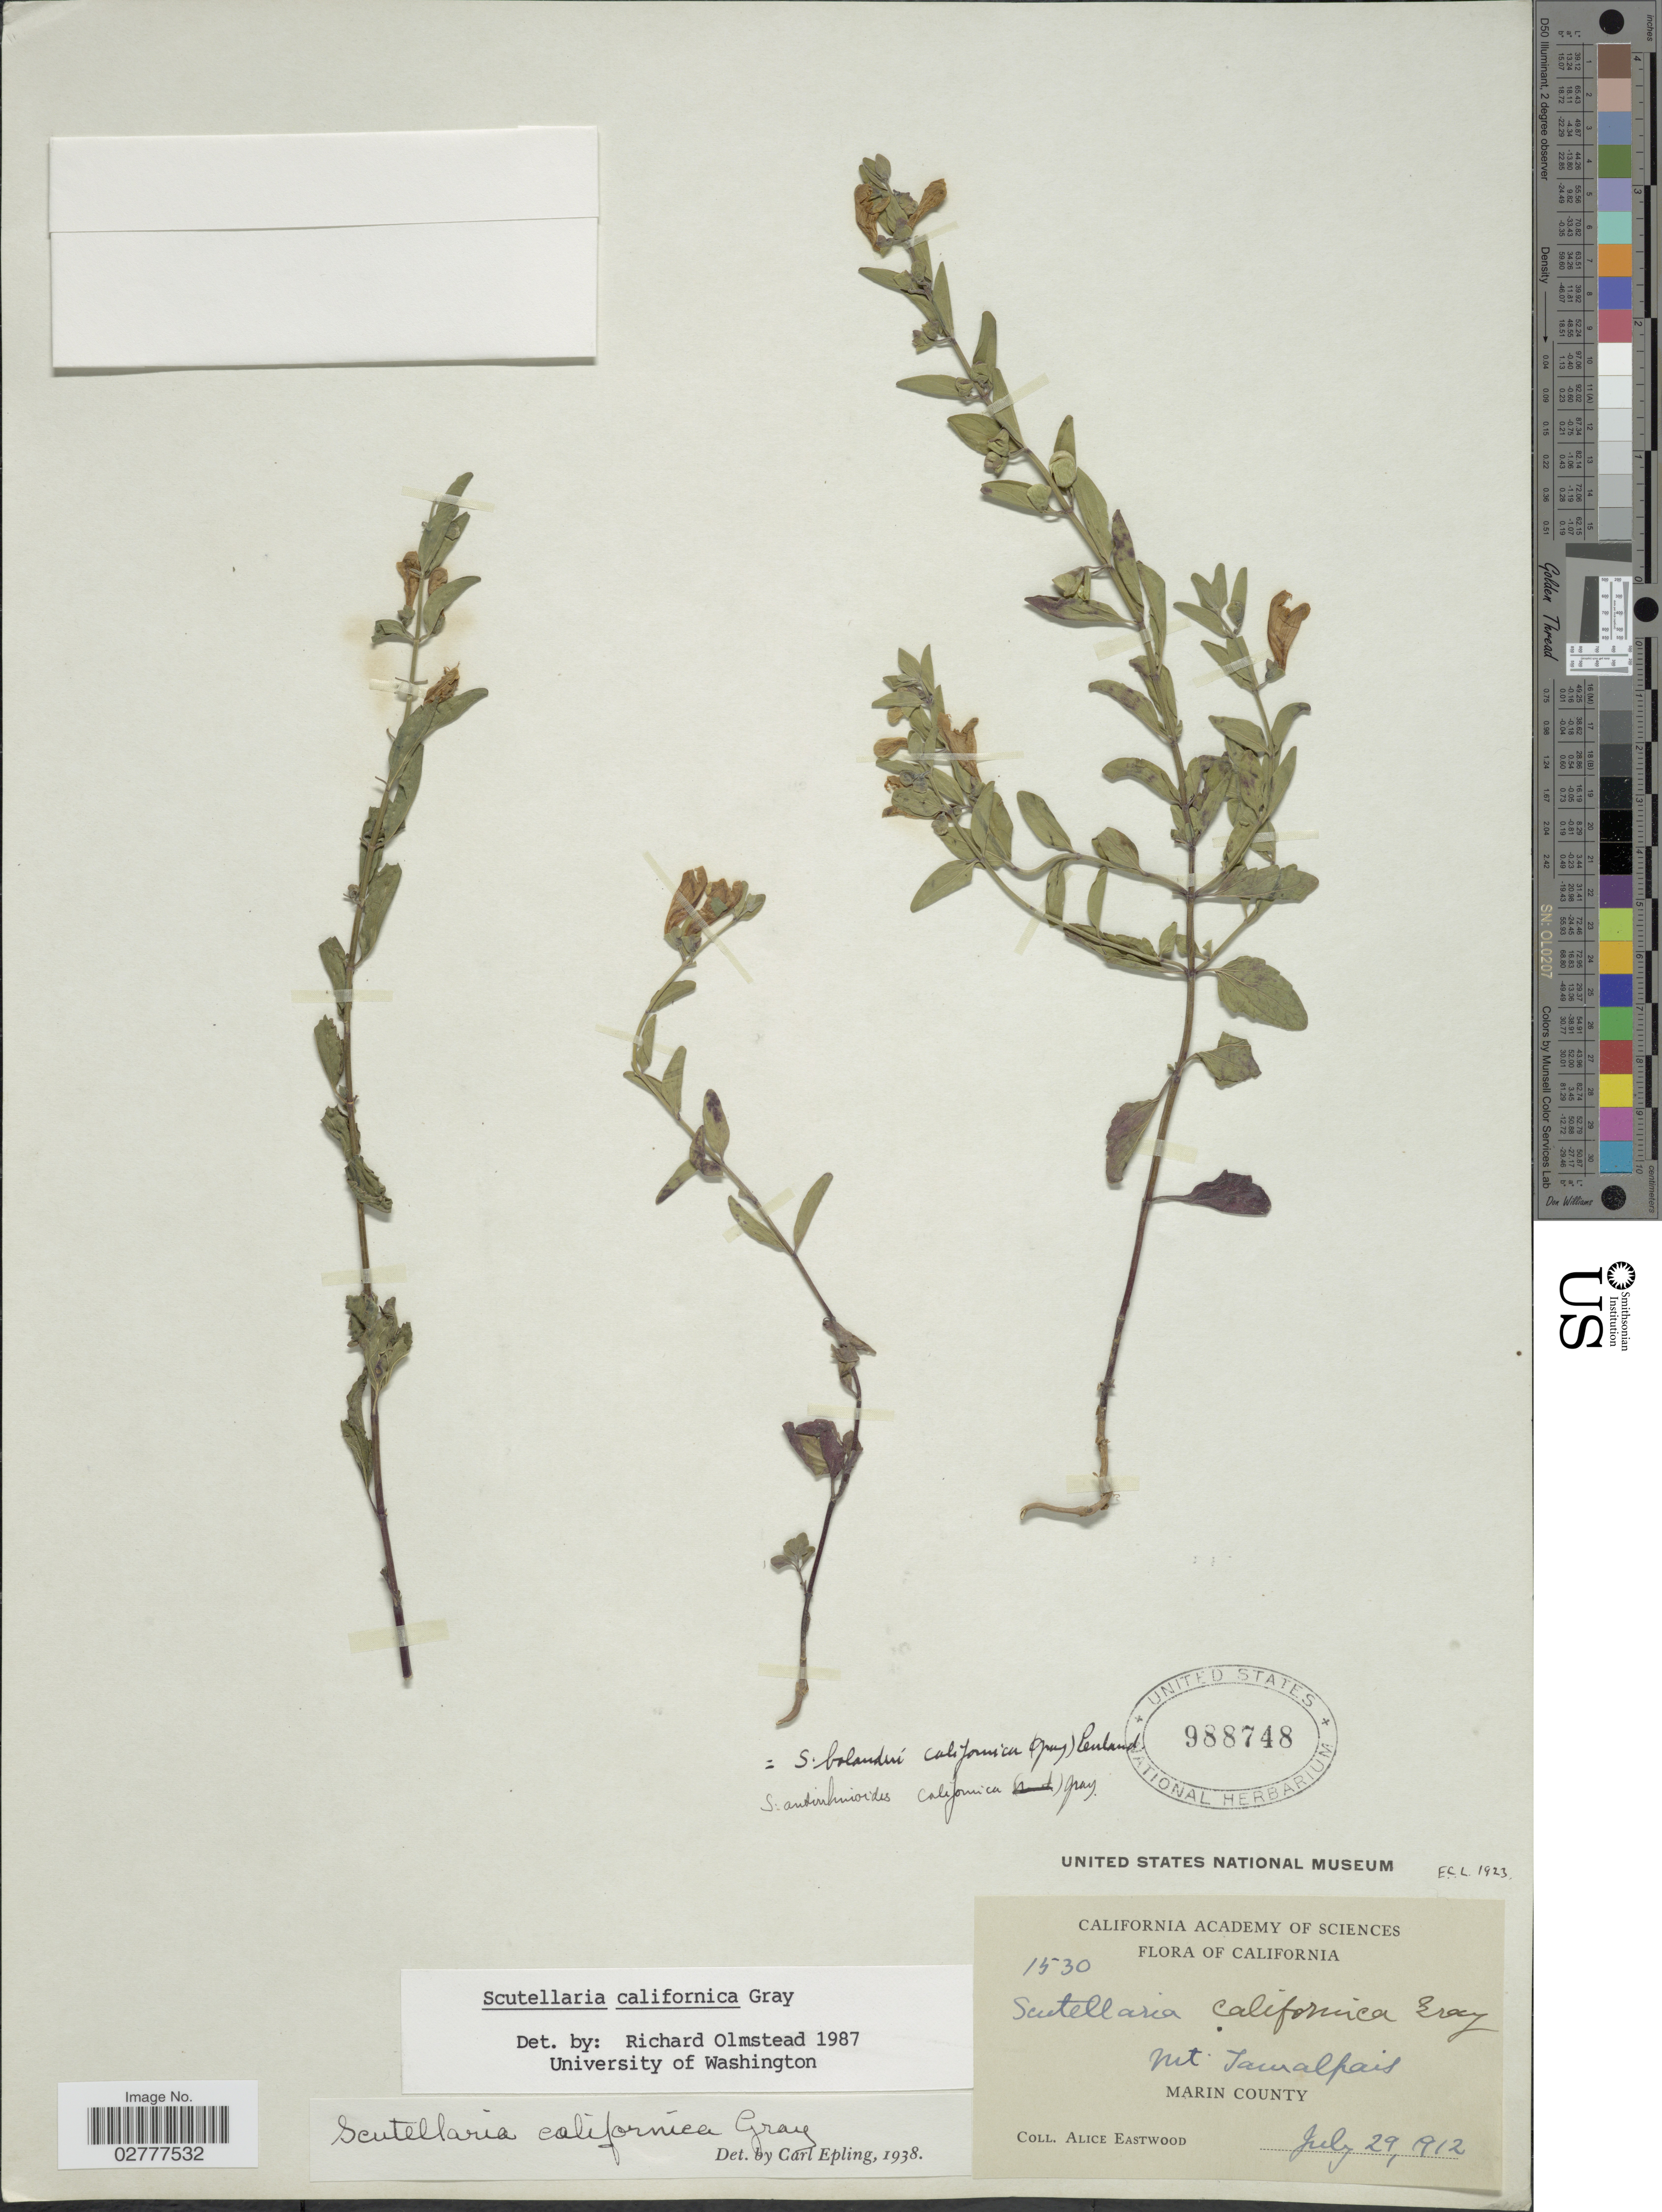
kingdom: Plantae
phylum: Tracheophyta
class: Magnoliopsida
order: Lamiales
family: Lamiaceae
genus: Scutellaria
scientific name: Scutellaria californica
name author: A. Gray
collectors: A. Eastwood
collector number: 1530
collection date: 1912-07-29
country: United States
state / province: California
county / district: Marin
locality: Mt. Tamalpais, Marin County.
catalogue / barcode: US 988748